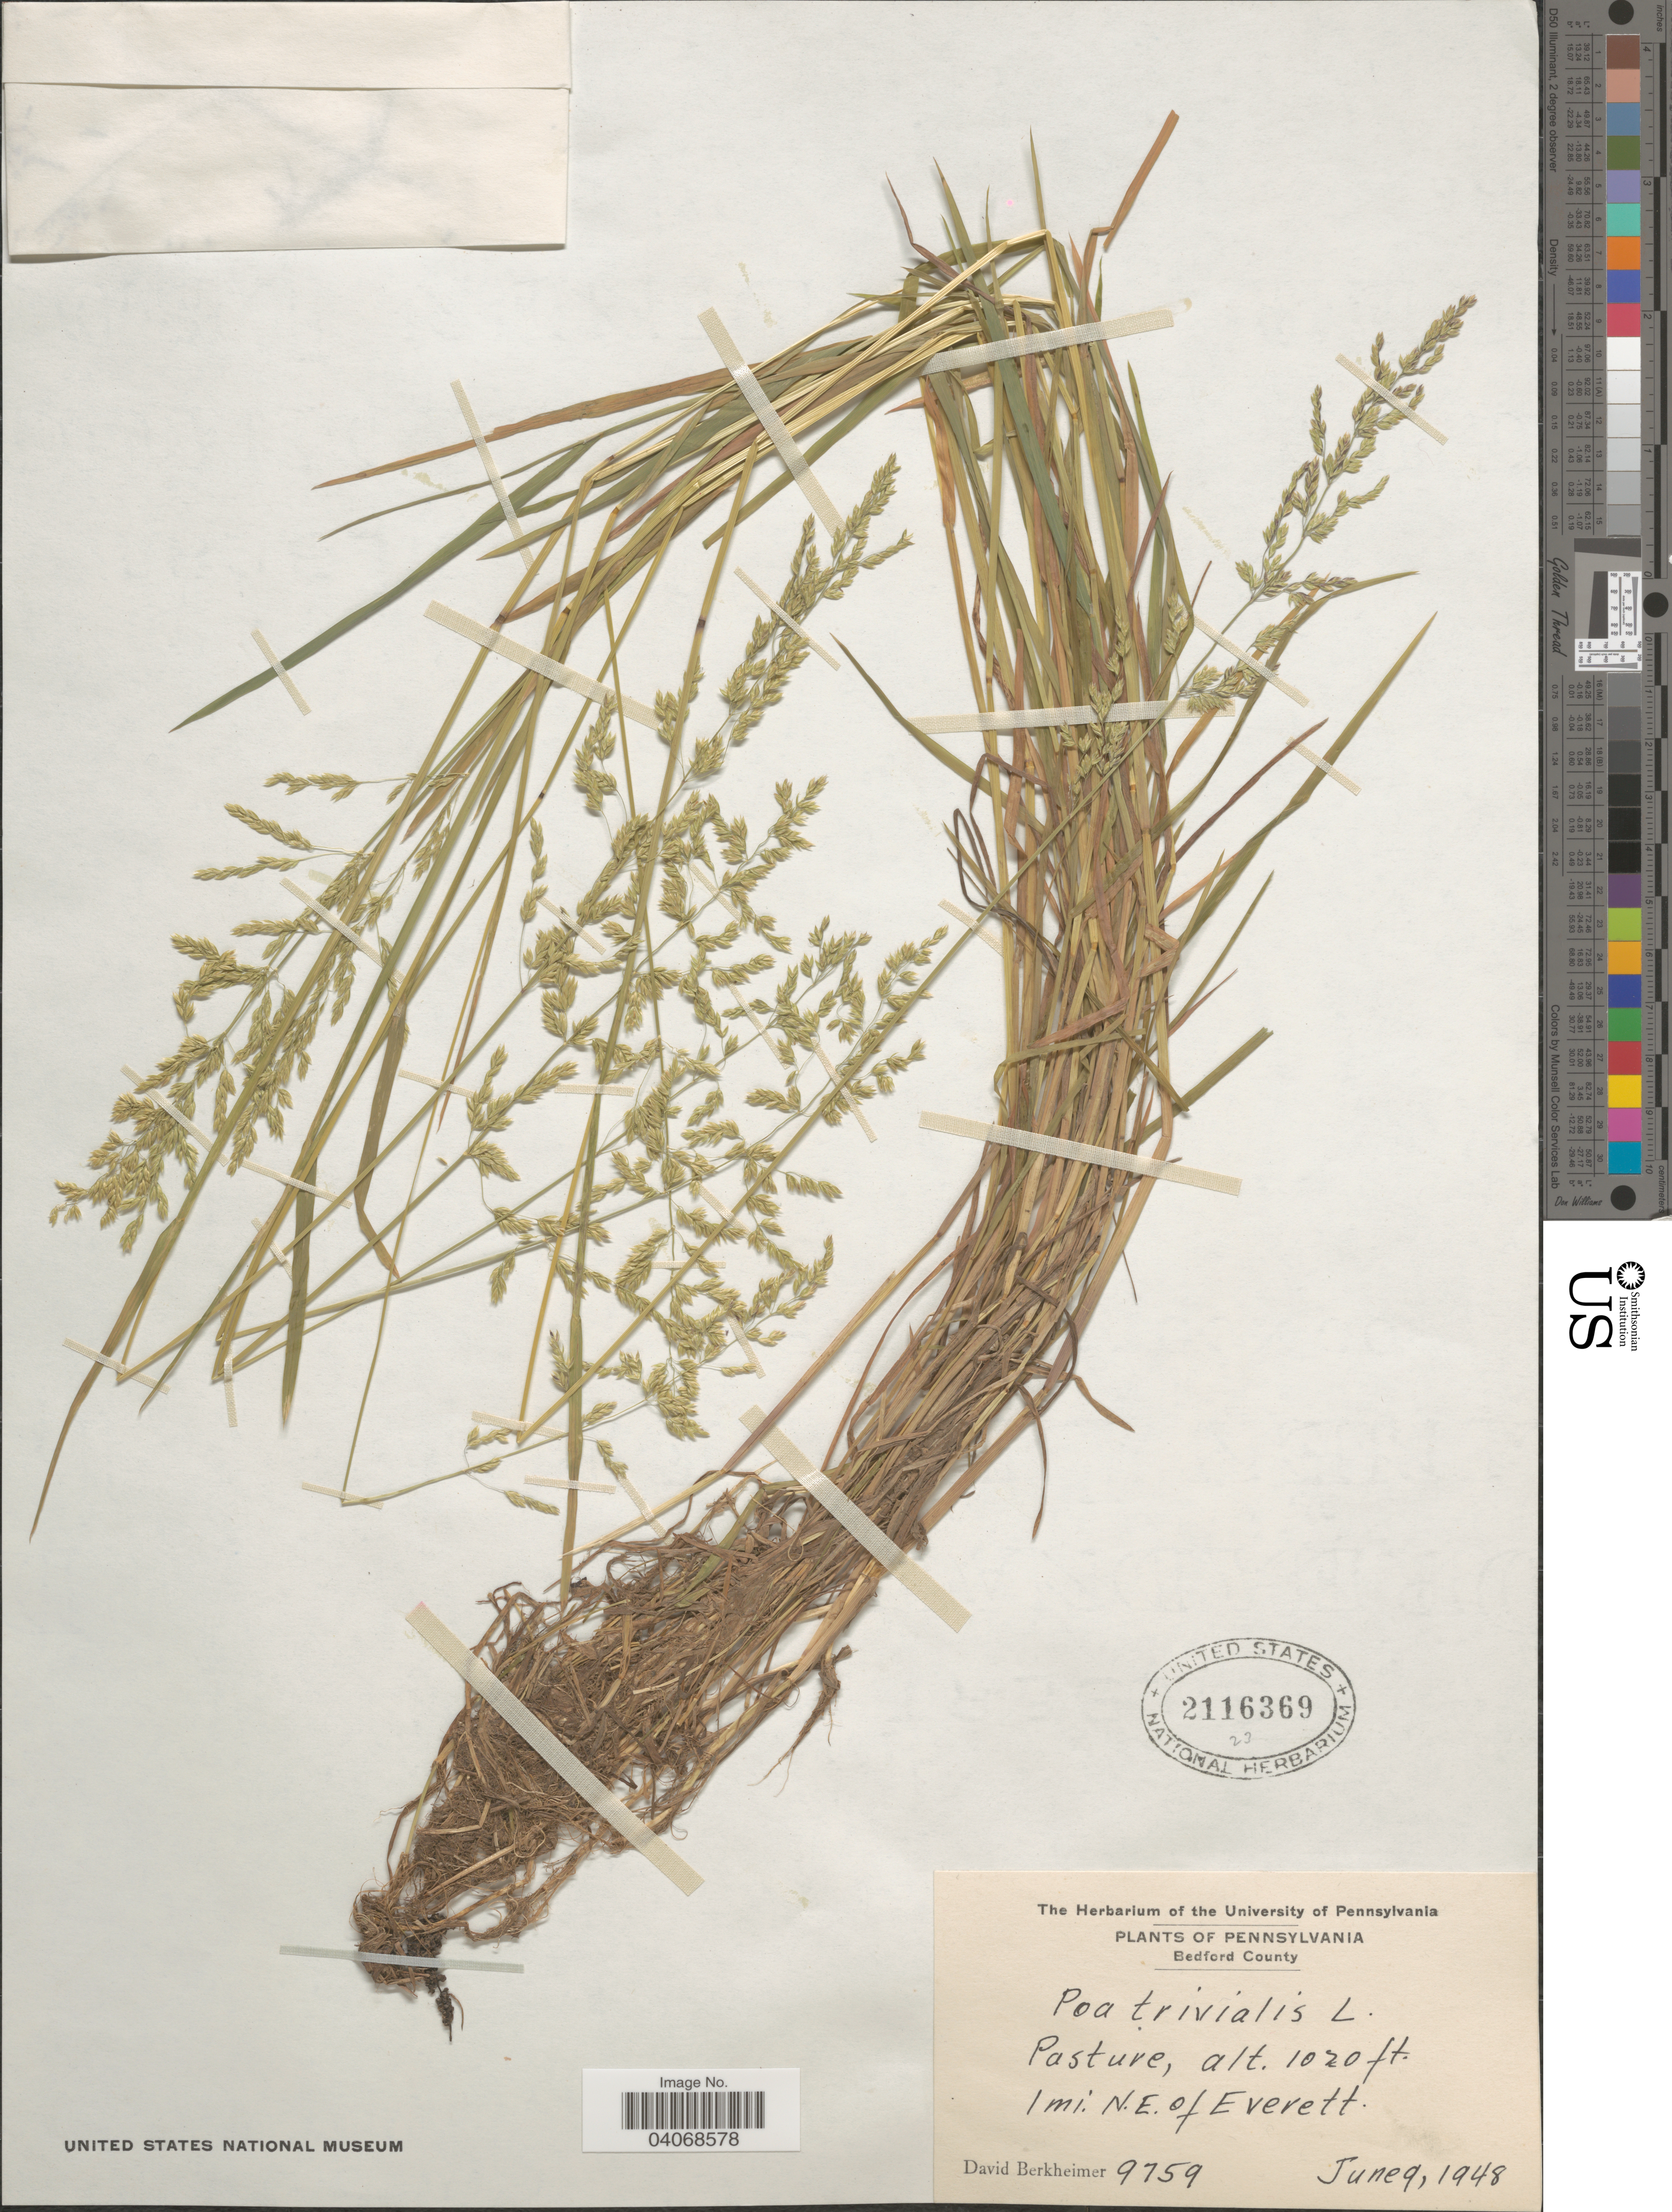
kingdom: Plantae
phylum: Tracheophyta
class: Liliopsida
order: Poales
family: Poaceae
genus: Poa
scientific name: Poa trivialis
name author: L.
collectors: D. Berkheimer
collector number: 9759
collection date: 1948-06-09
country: United States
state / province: Pennsylvania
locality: Bedford County. Pasture, 1 mi. N.E. of Everett.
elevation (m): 311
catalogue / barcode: US 2116369